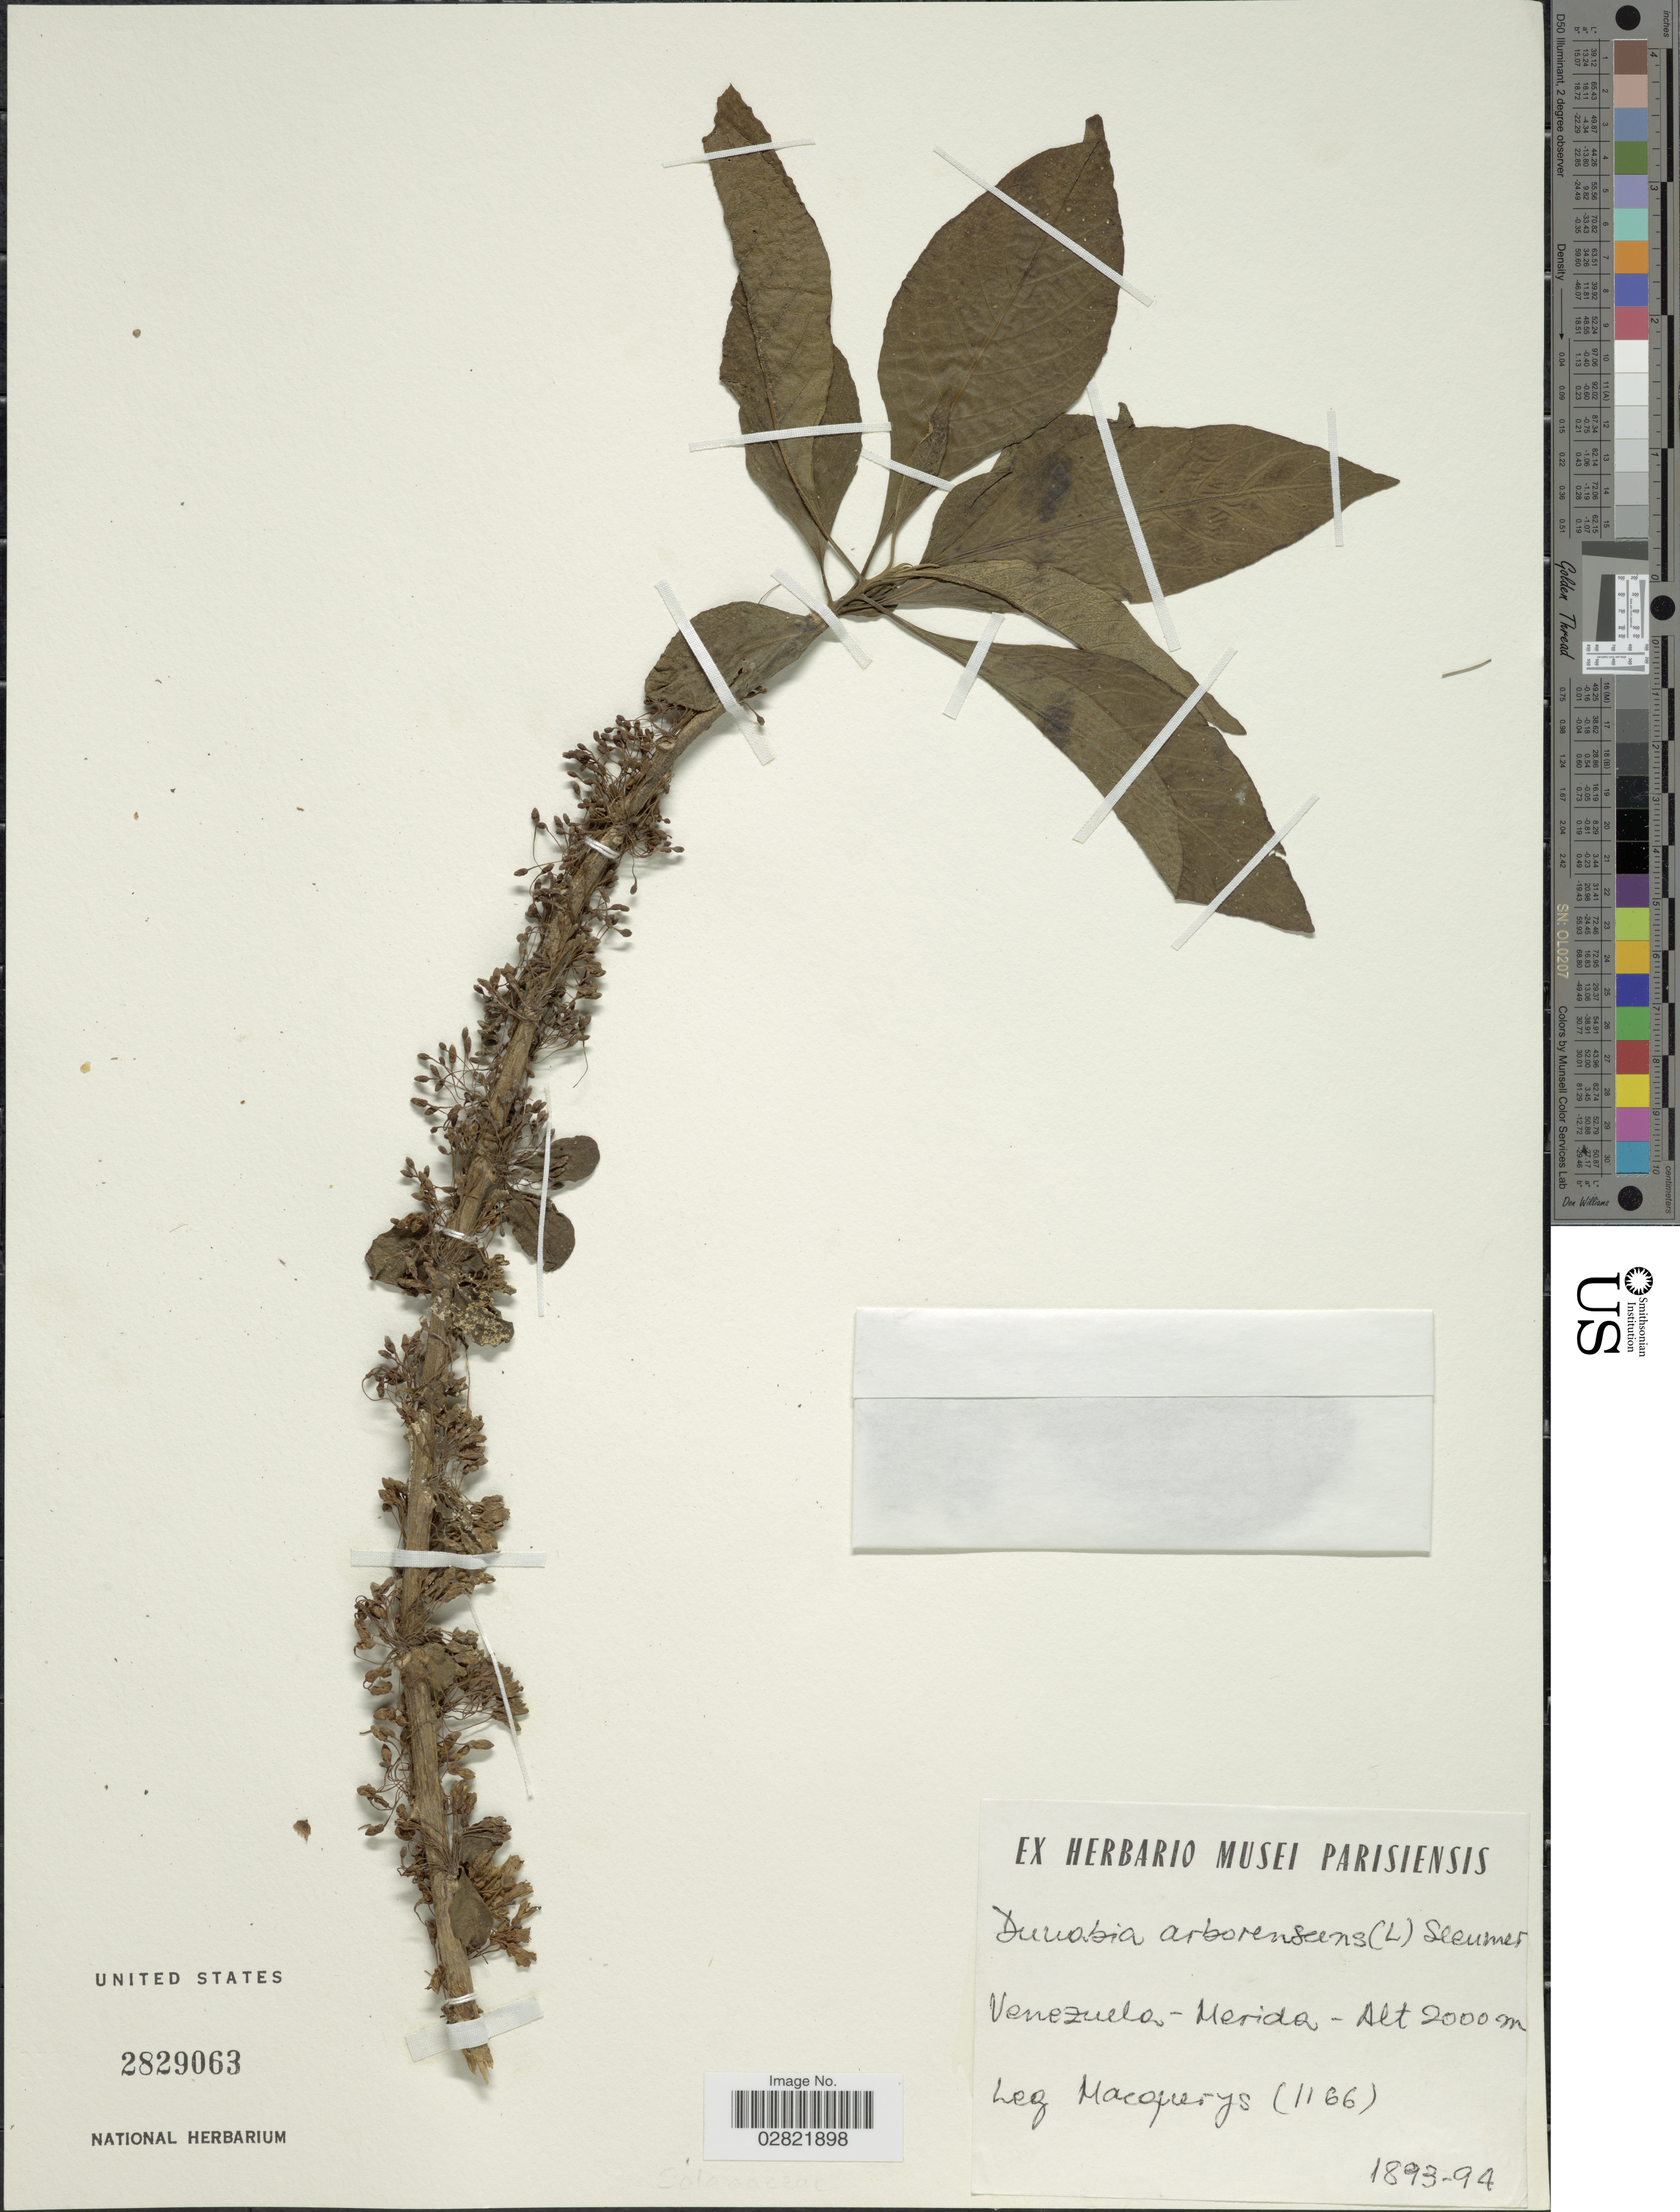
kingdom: Plantae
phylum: Tracheophyta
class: Magnoliopsida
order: Solanales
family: Solanaceae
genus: Acnistus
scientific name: Acnistus arborescens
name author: (L.) Schltdl.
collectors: A. Mocquerys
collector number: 1166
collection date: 1893/1894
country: Venezuela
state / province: Mérida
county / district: Libertador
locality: Mérida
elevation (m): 2000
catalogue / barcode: US 2829063